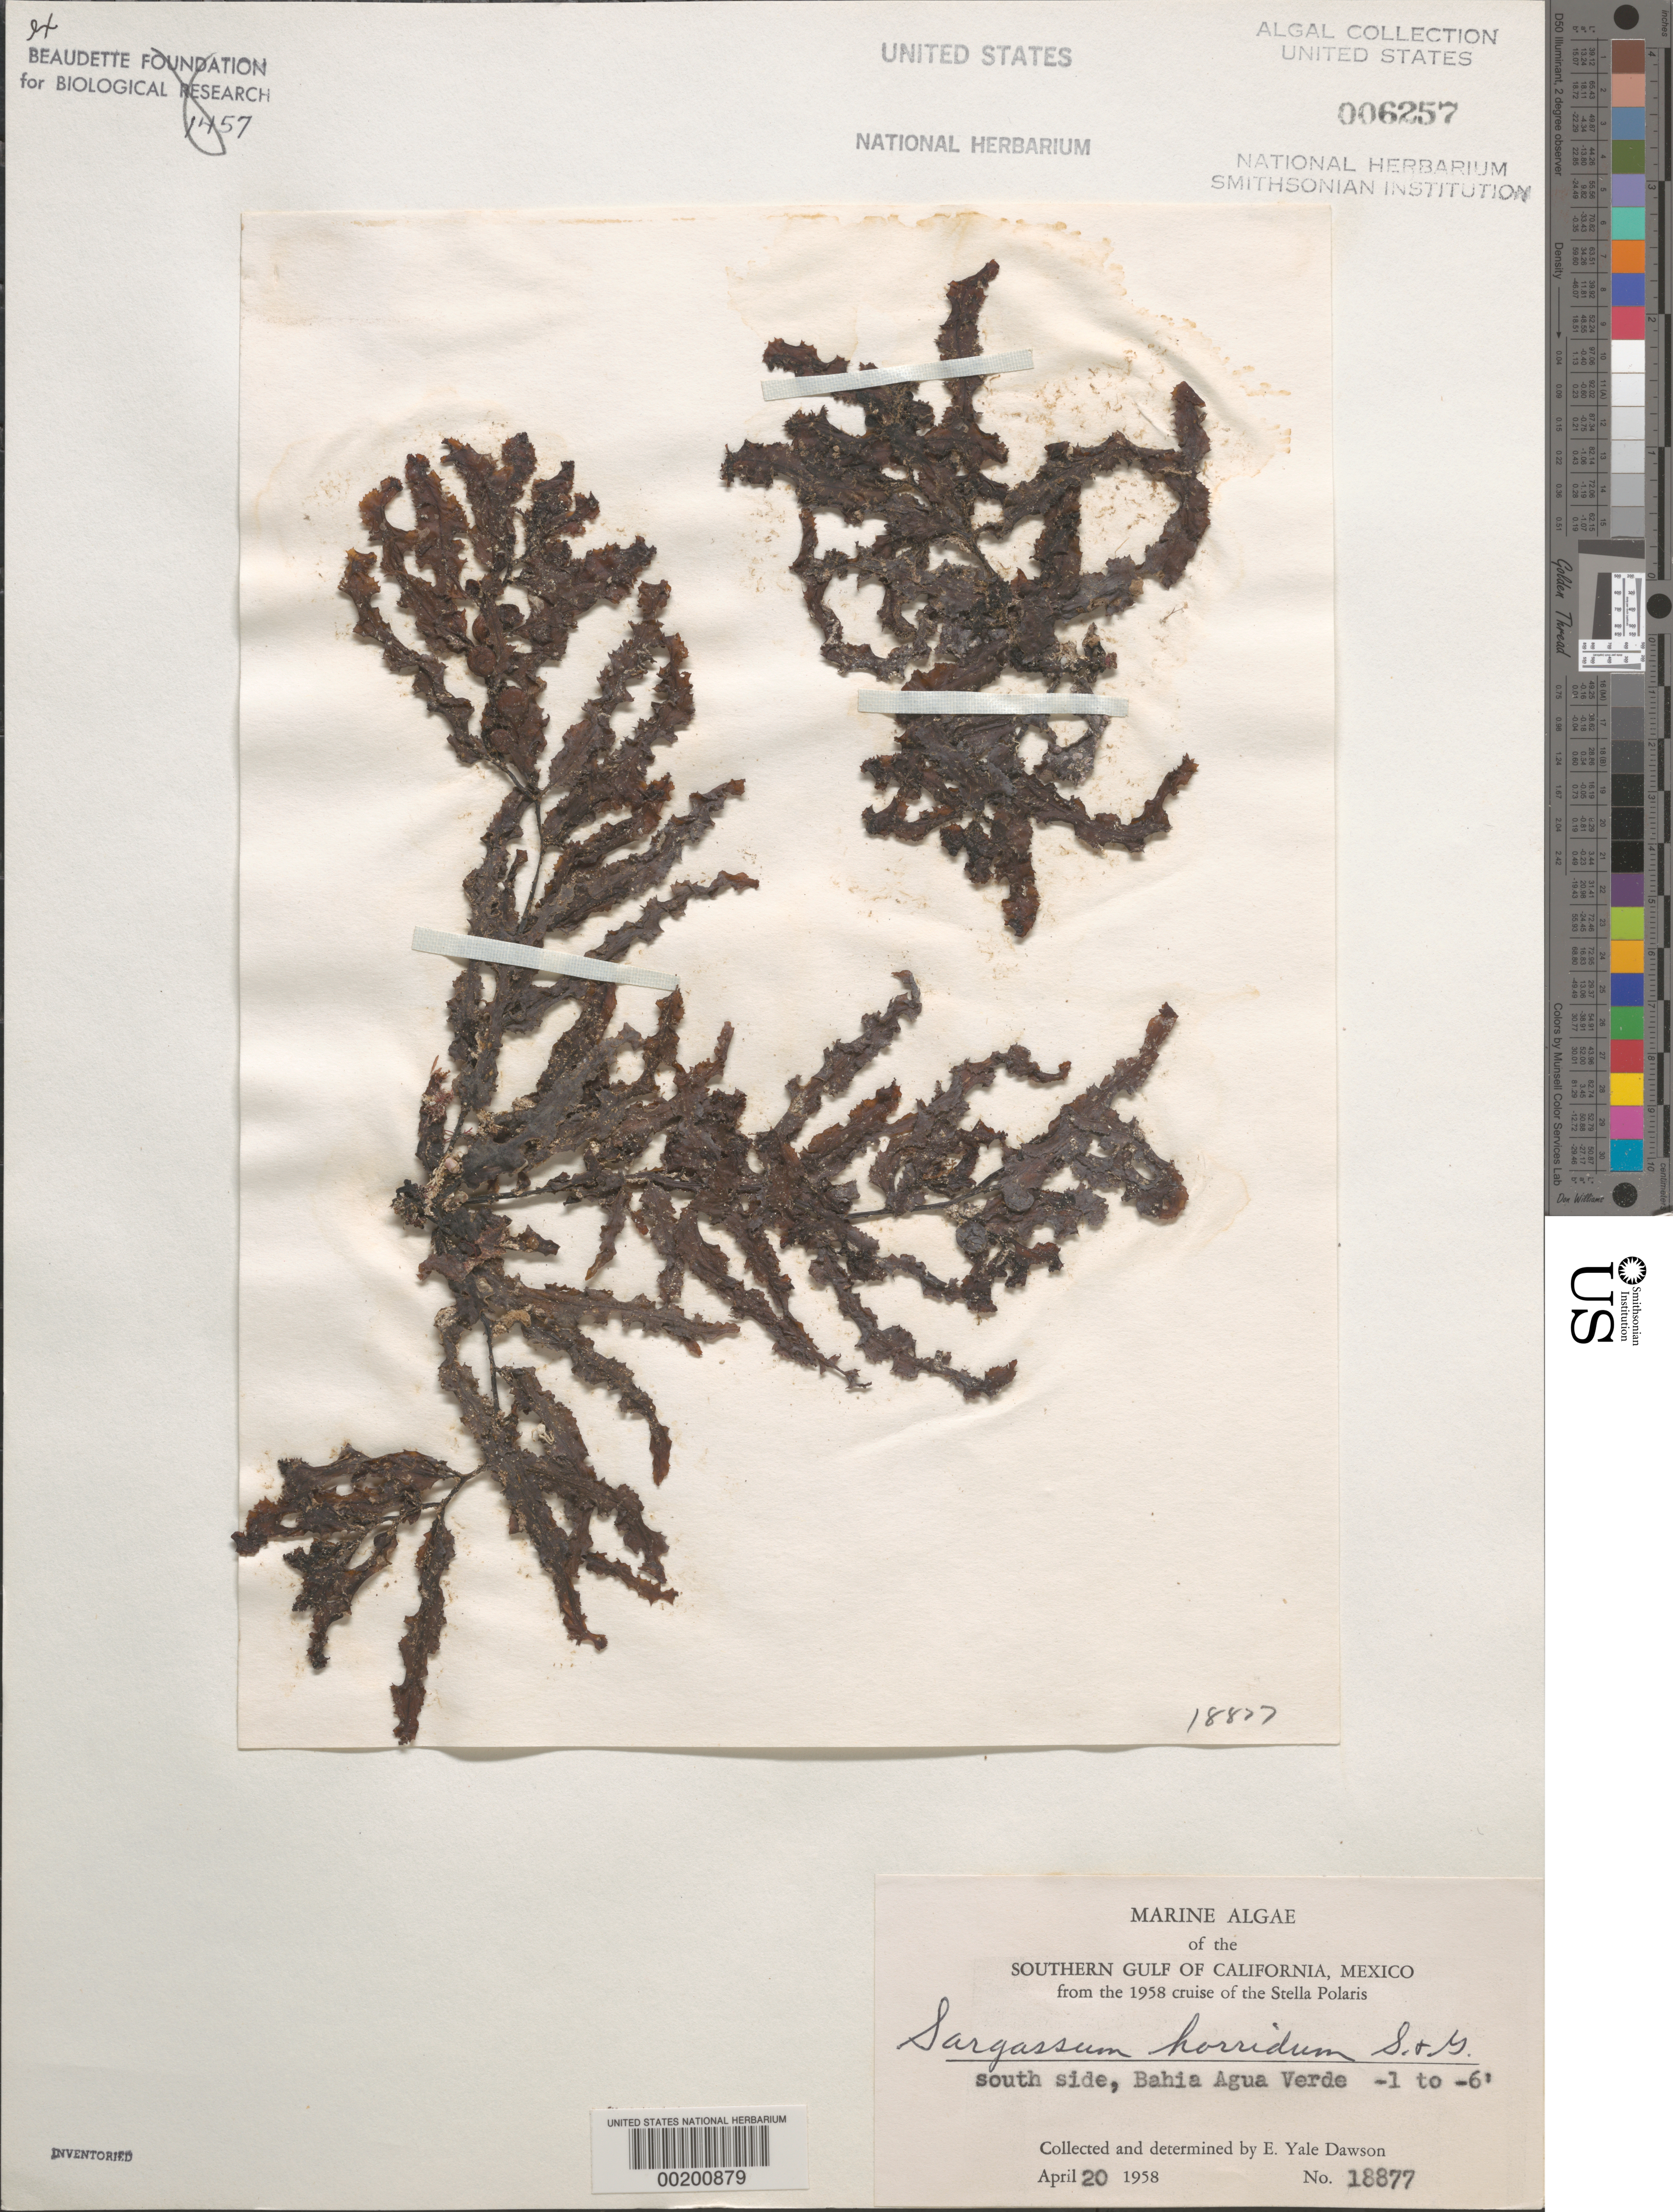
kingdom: Chromista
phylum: Ochrophyta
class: Phaeophyceae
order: Fucales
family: Sargassaceae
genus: Sargassum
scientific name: Sargassum horridum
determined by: Dawson, E. Y.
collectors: E. Y. Dawson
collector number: EYD 18877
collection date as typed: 20 Apr 1958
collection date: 1958-04-20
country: Mexico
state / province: Baja California Sur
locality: Bahia Agua Verde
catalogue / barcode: US 6257